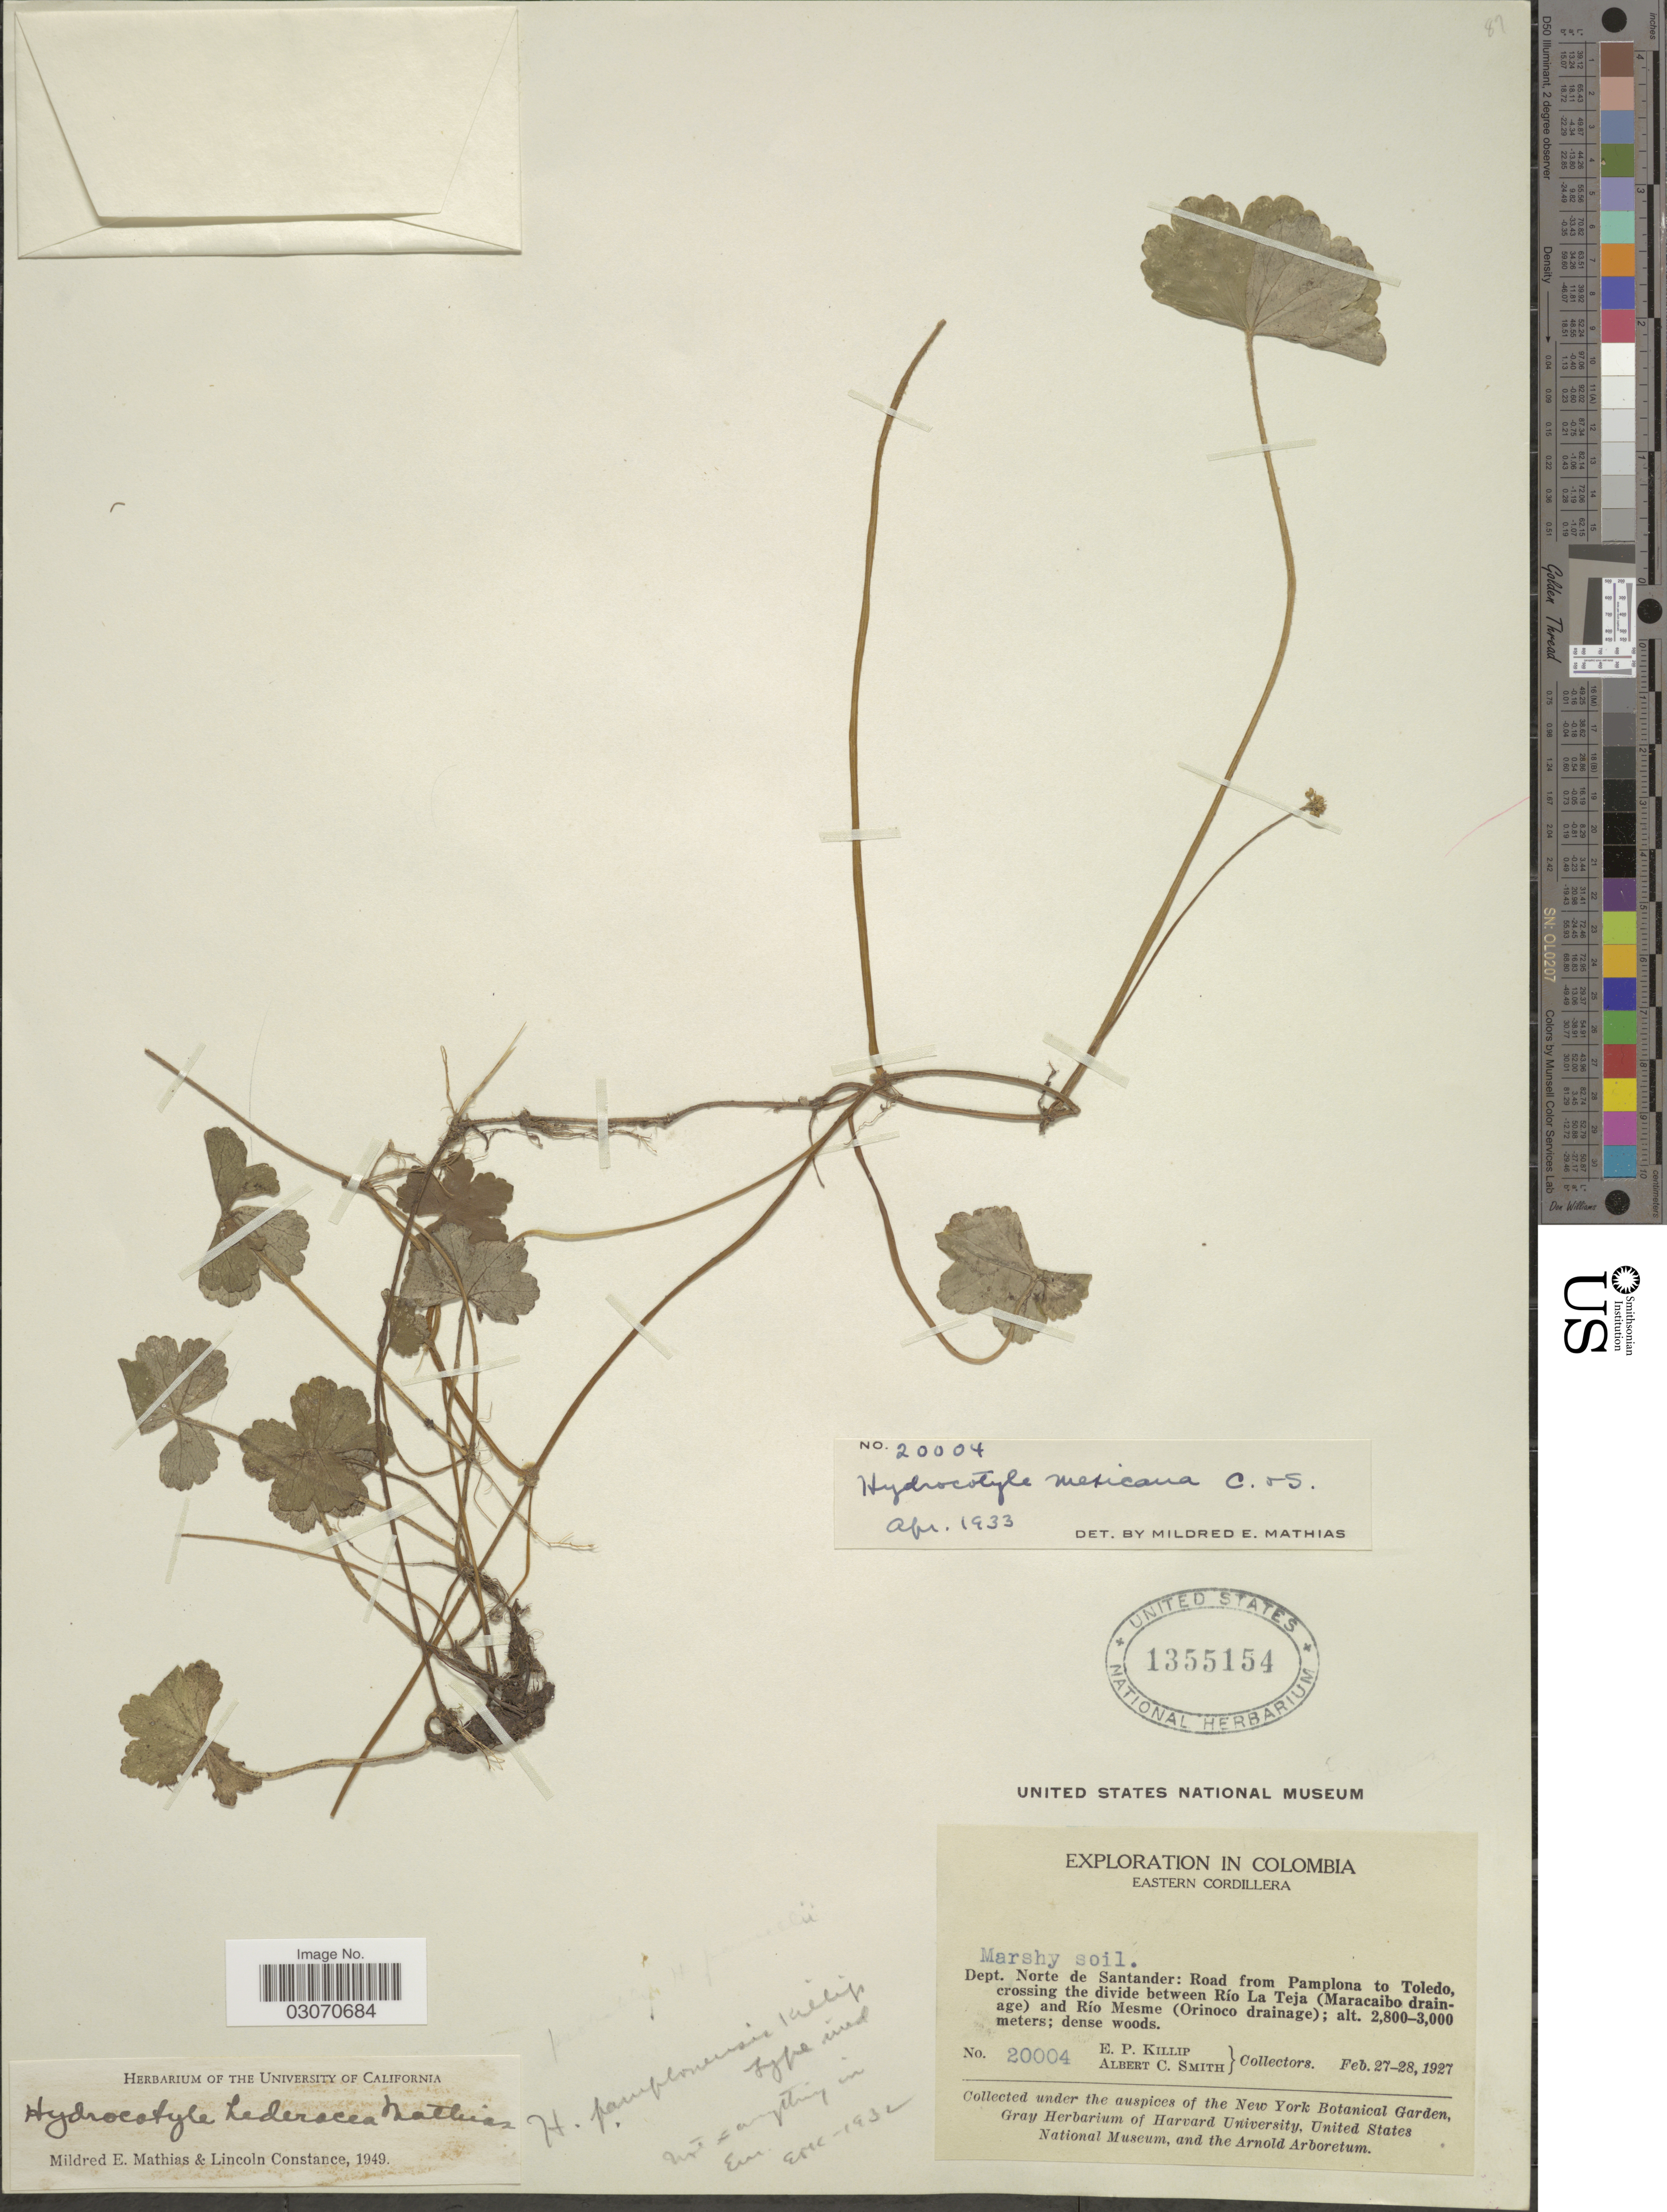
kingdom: Plantae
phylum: Tracheophyta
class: Magnoliopsida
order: Apiales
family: Araliaceae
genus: Hydrocotyle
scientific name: Hydrocotyle hederacea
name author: Mathias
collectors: E. P. Killip & A. C. Smith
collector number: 20004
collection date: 1927-02-27/1927-02-28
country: Colombia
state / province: Norte de Santander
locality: Dept. Norte de Santander: Road from Pamplona to Toledo, crossing the divide between Río La Teja (Maracaibo drainage) and Río Mesme (Orinoco drainage).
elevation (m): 2800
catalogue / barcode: US 1355154